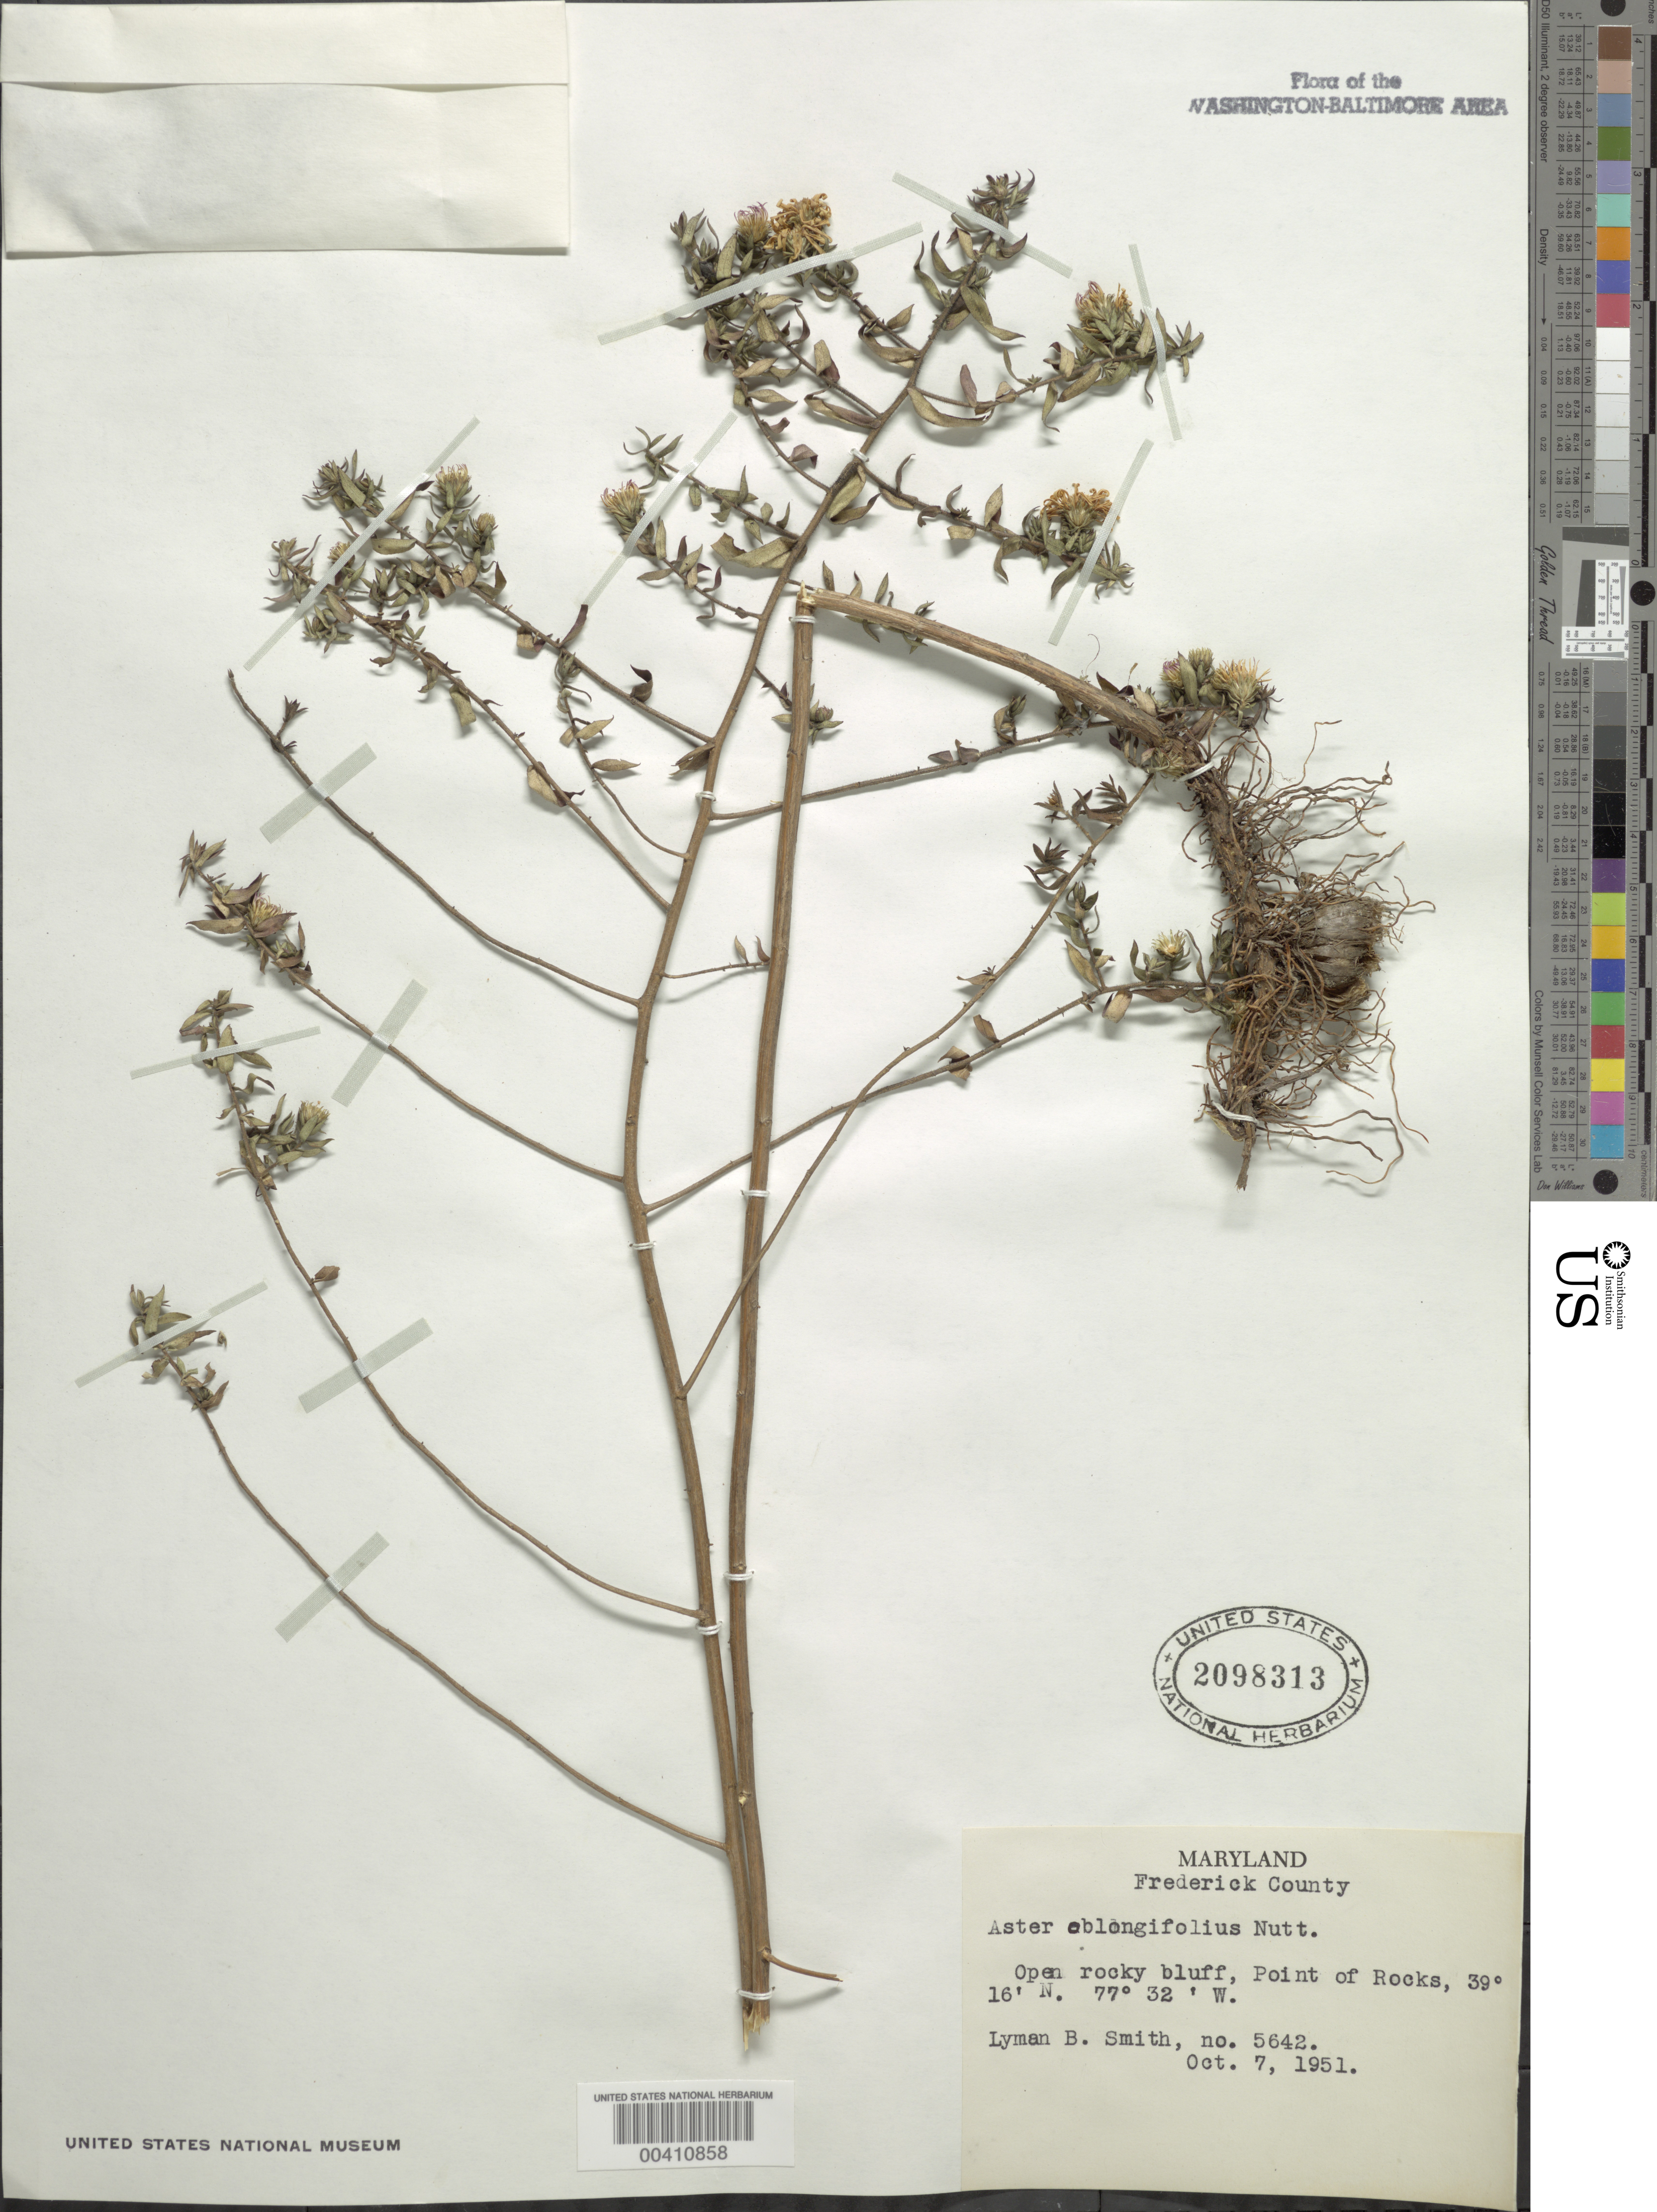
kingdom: Plantae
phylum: Tracheophyta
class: Magnoliopsida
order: Asterales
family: Asteraceae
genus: Symphyotrichum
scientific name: Symphyotrichum oblongifolium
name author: (Nutt.) G.L. Nesom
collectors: L. Smith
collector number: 5642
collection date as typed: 07 Oct 1951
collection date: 1951-10-07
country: United States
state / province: Maryland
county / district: Frederick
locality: Point of Rocks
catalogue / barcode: US 2098313